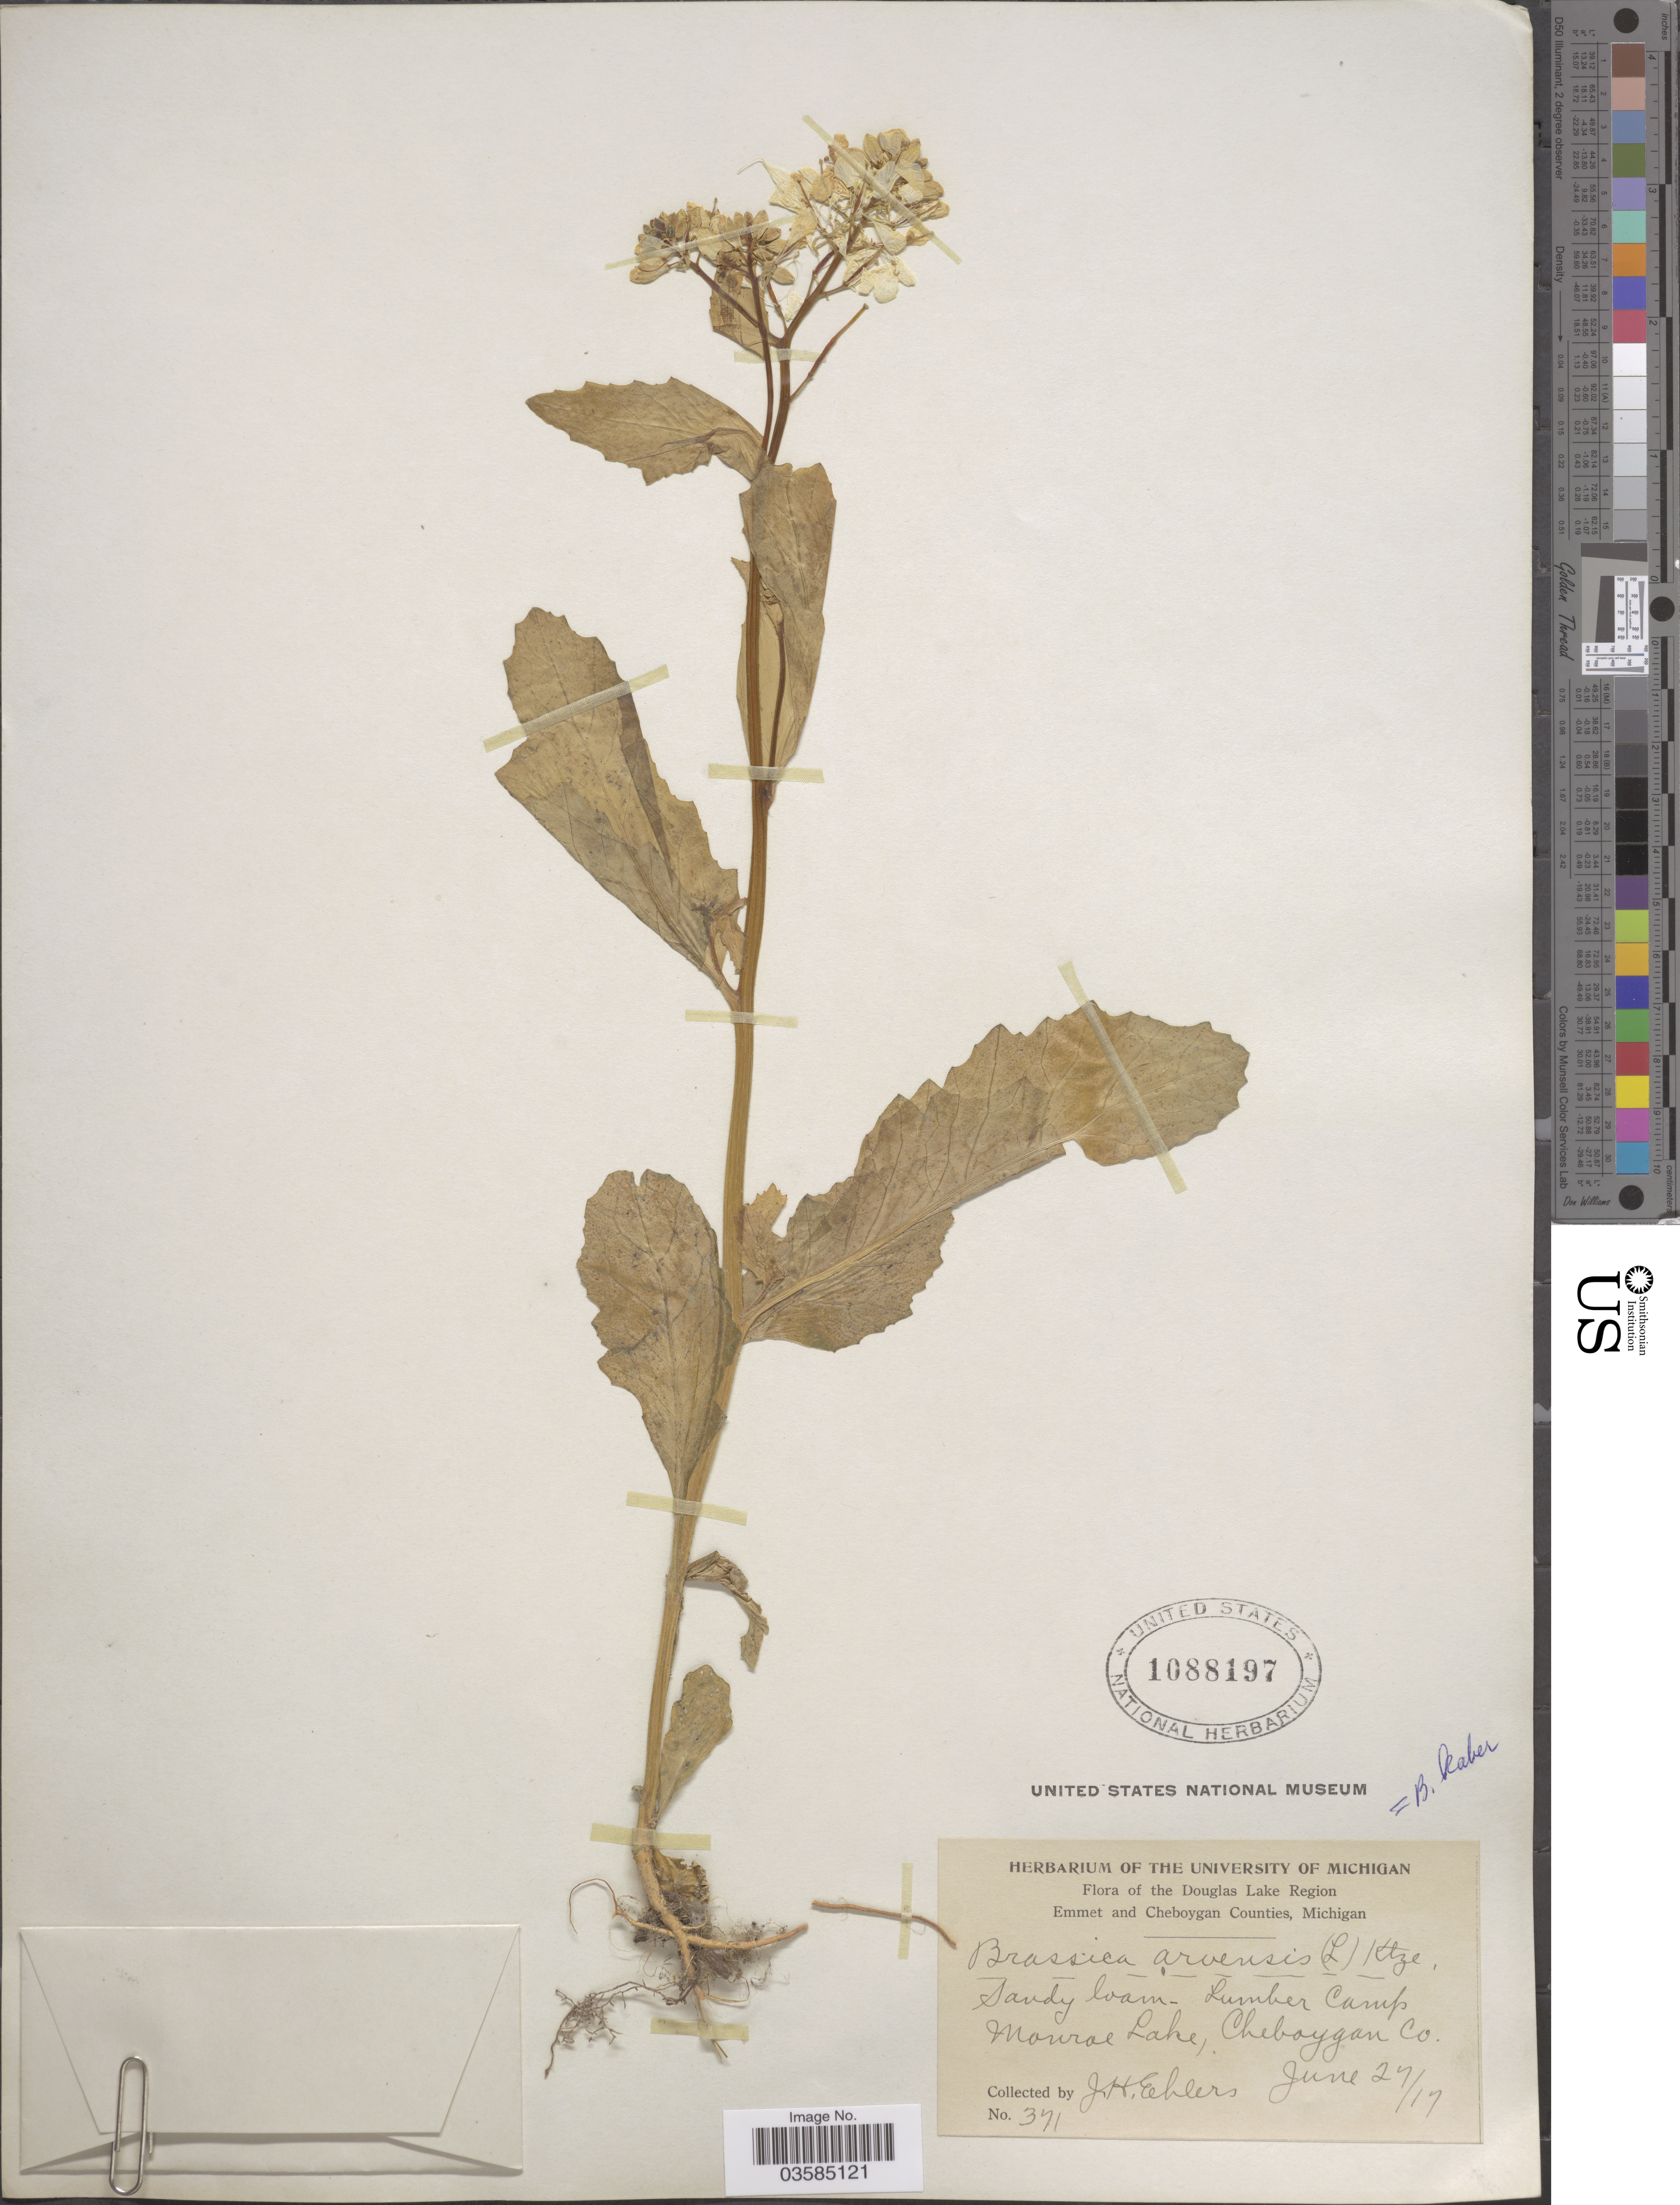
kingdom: Plantae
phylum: Tracheophyta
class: Magnoliopsida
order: Brassicales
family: Brassicaceae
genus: Brassica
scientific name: Brassica kaber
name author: (DC.) L.C. Wheeler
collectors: J. H. Ehlers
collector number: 371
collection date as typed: Transcribed d/m/y: 27/6/17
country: United States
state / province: Michigan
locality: The Douglas Lake Region. Sandy loam. Lumber Camp. Monroe Lake, Cheboygan Co.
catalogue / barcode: US 1088197